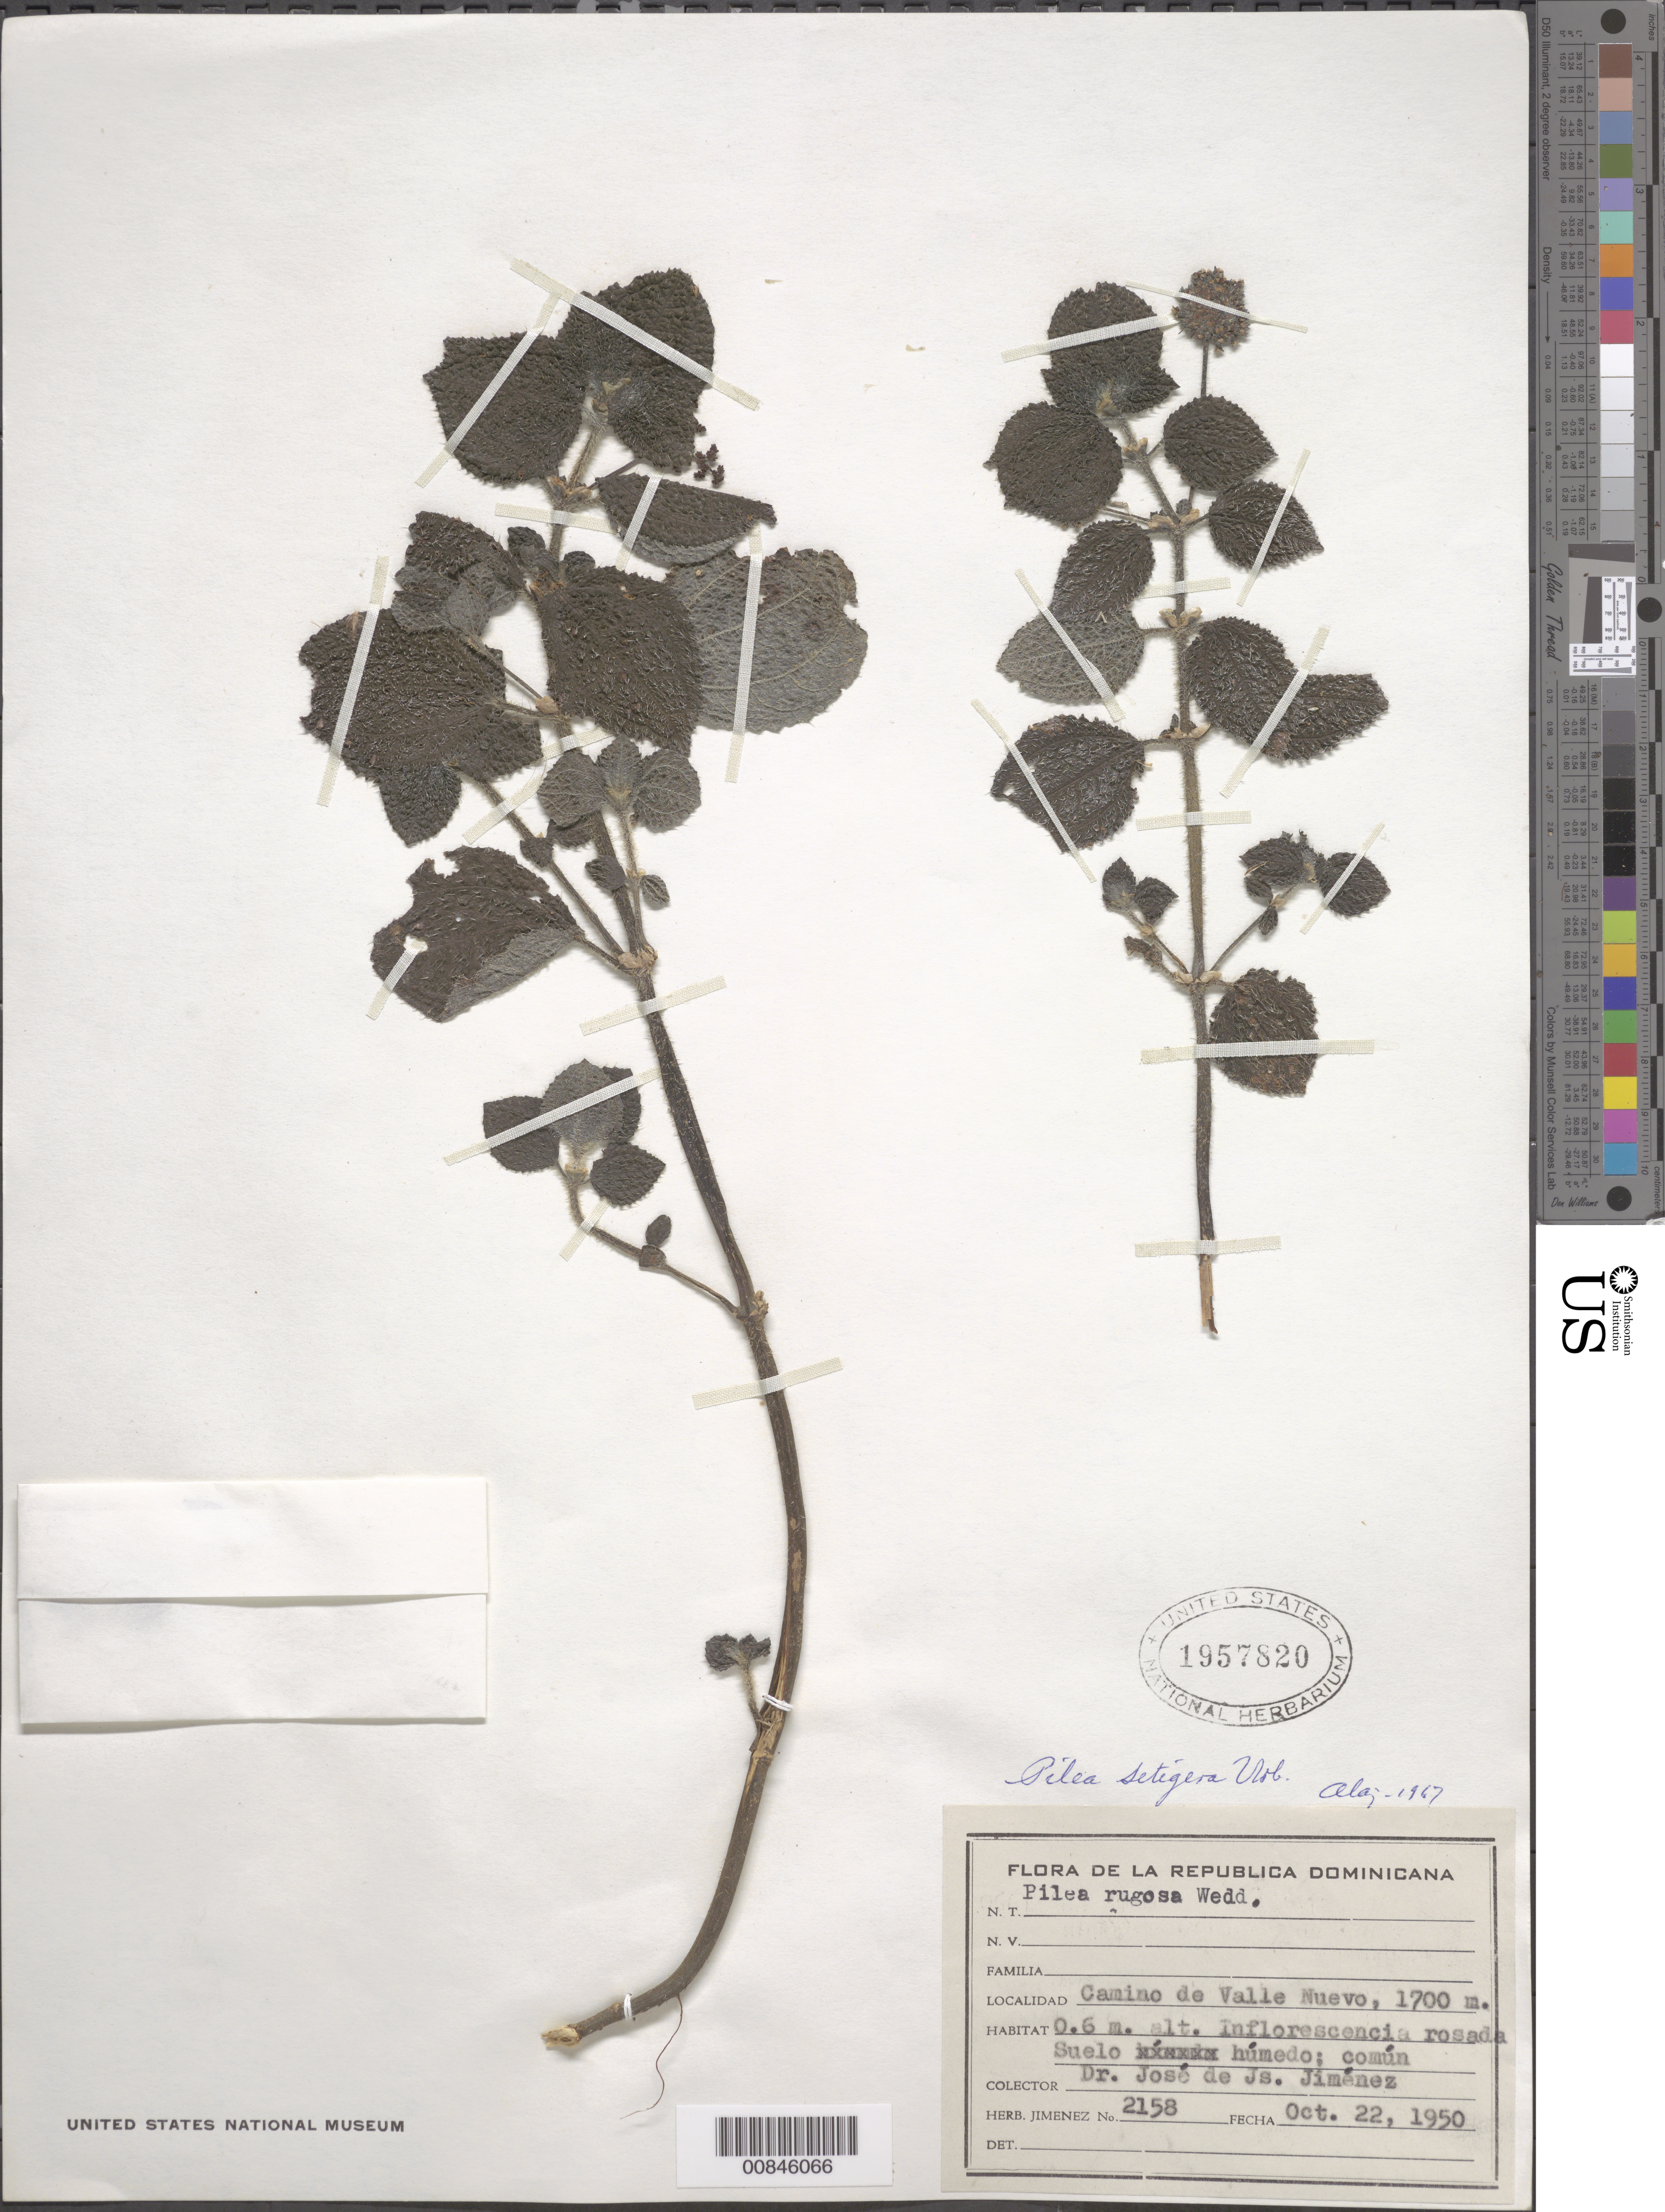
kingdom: Plantae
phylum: Tracheophyta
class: Magnoliopsida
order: Rosales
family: Urticaceae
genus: Pilea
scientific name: Pilea setigera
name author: Urb.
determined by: Liogier, Alain H.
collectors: J. J. Jiménez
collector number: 2158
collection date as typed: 22 Oct 1950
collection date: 1950-10-22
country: Dominican Republic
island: Hispaniola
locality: Camino de Valle Nuevo.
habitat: Suelo húmedo.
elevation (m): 1700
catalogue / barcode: US 1957820